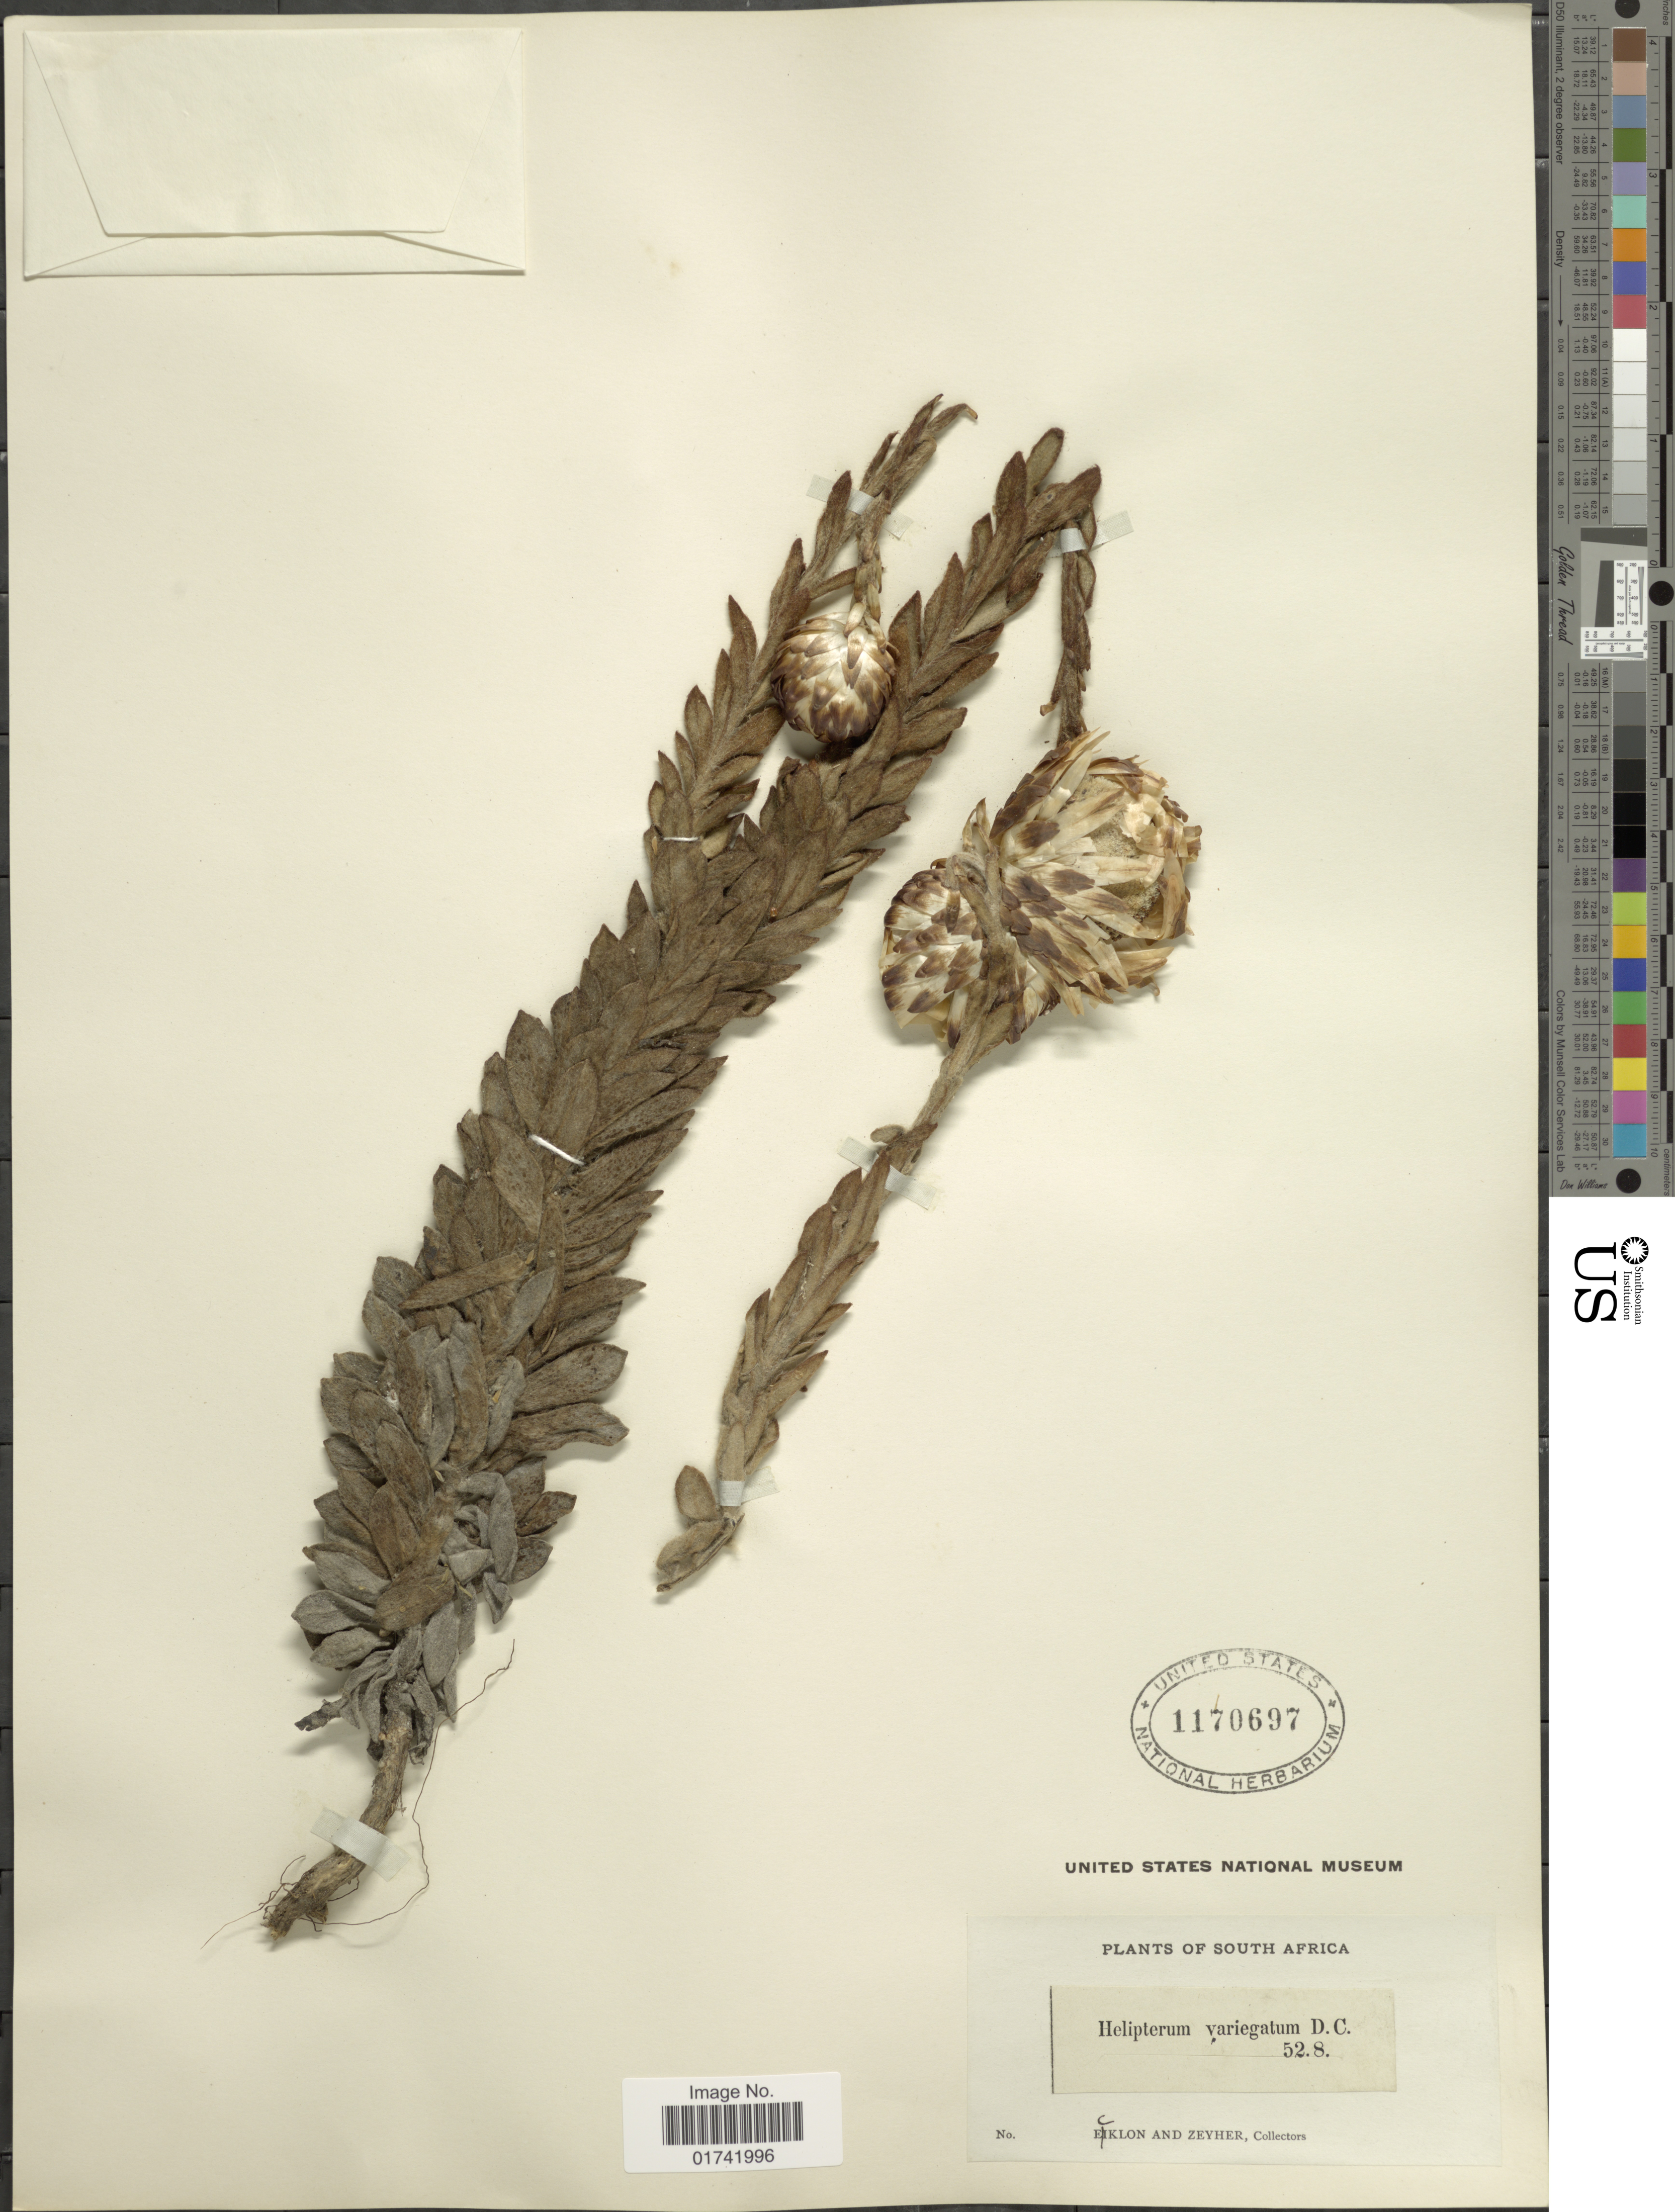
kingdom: Plantae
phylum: Tracheophyta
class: Magnoliopsida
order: Asterales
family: Asteraceae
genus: Helipterum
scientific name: Helipterum variegatum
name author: (P.J. Bergius) DC.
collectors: -. Ecklon & -. Zeyher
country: South Africa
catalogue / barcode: US 1170697